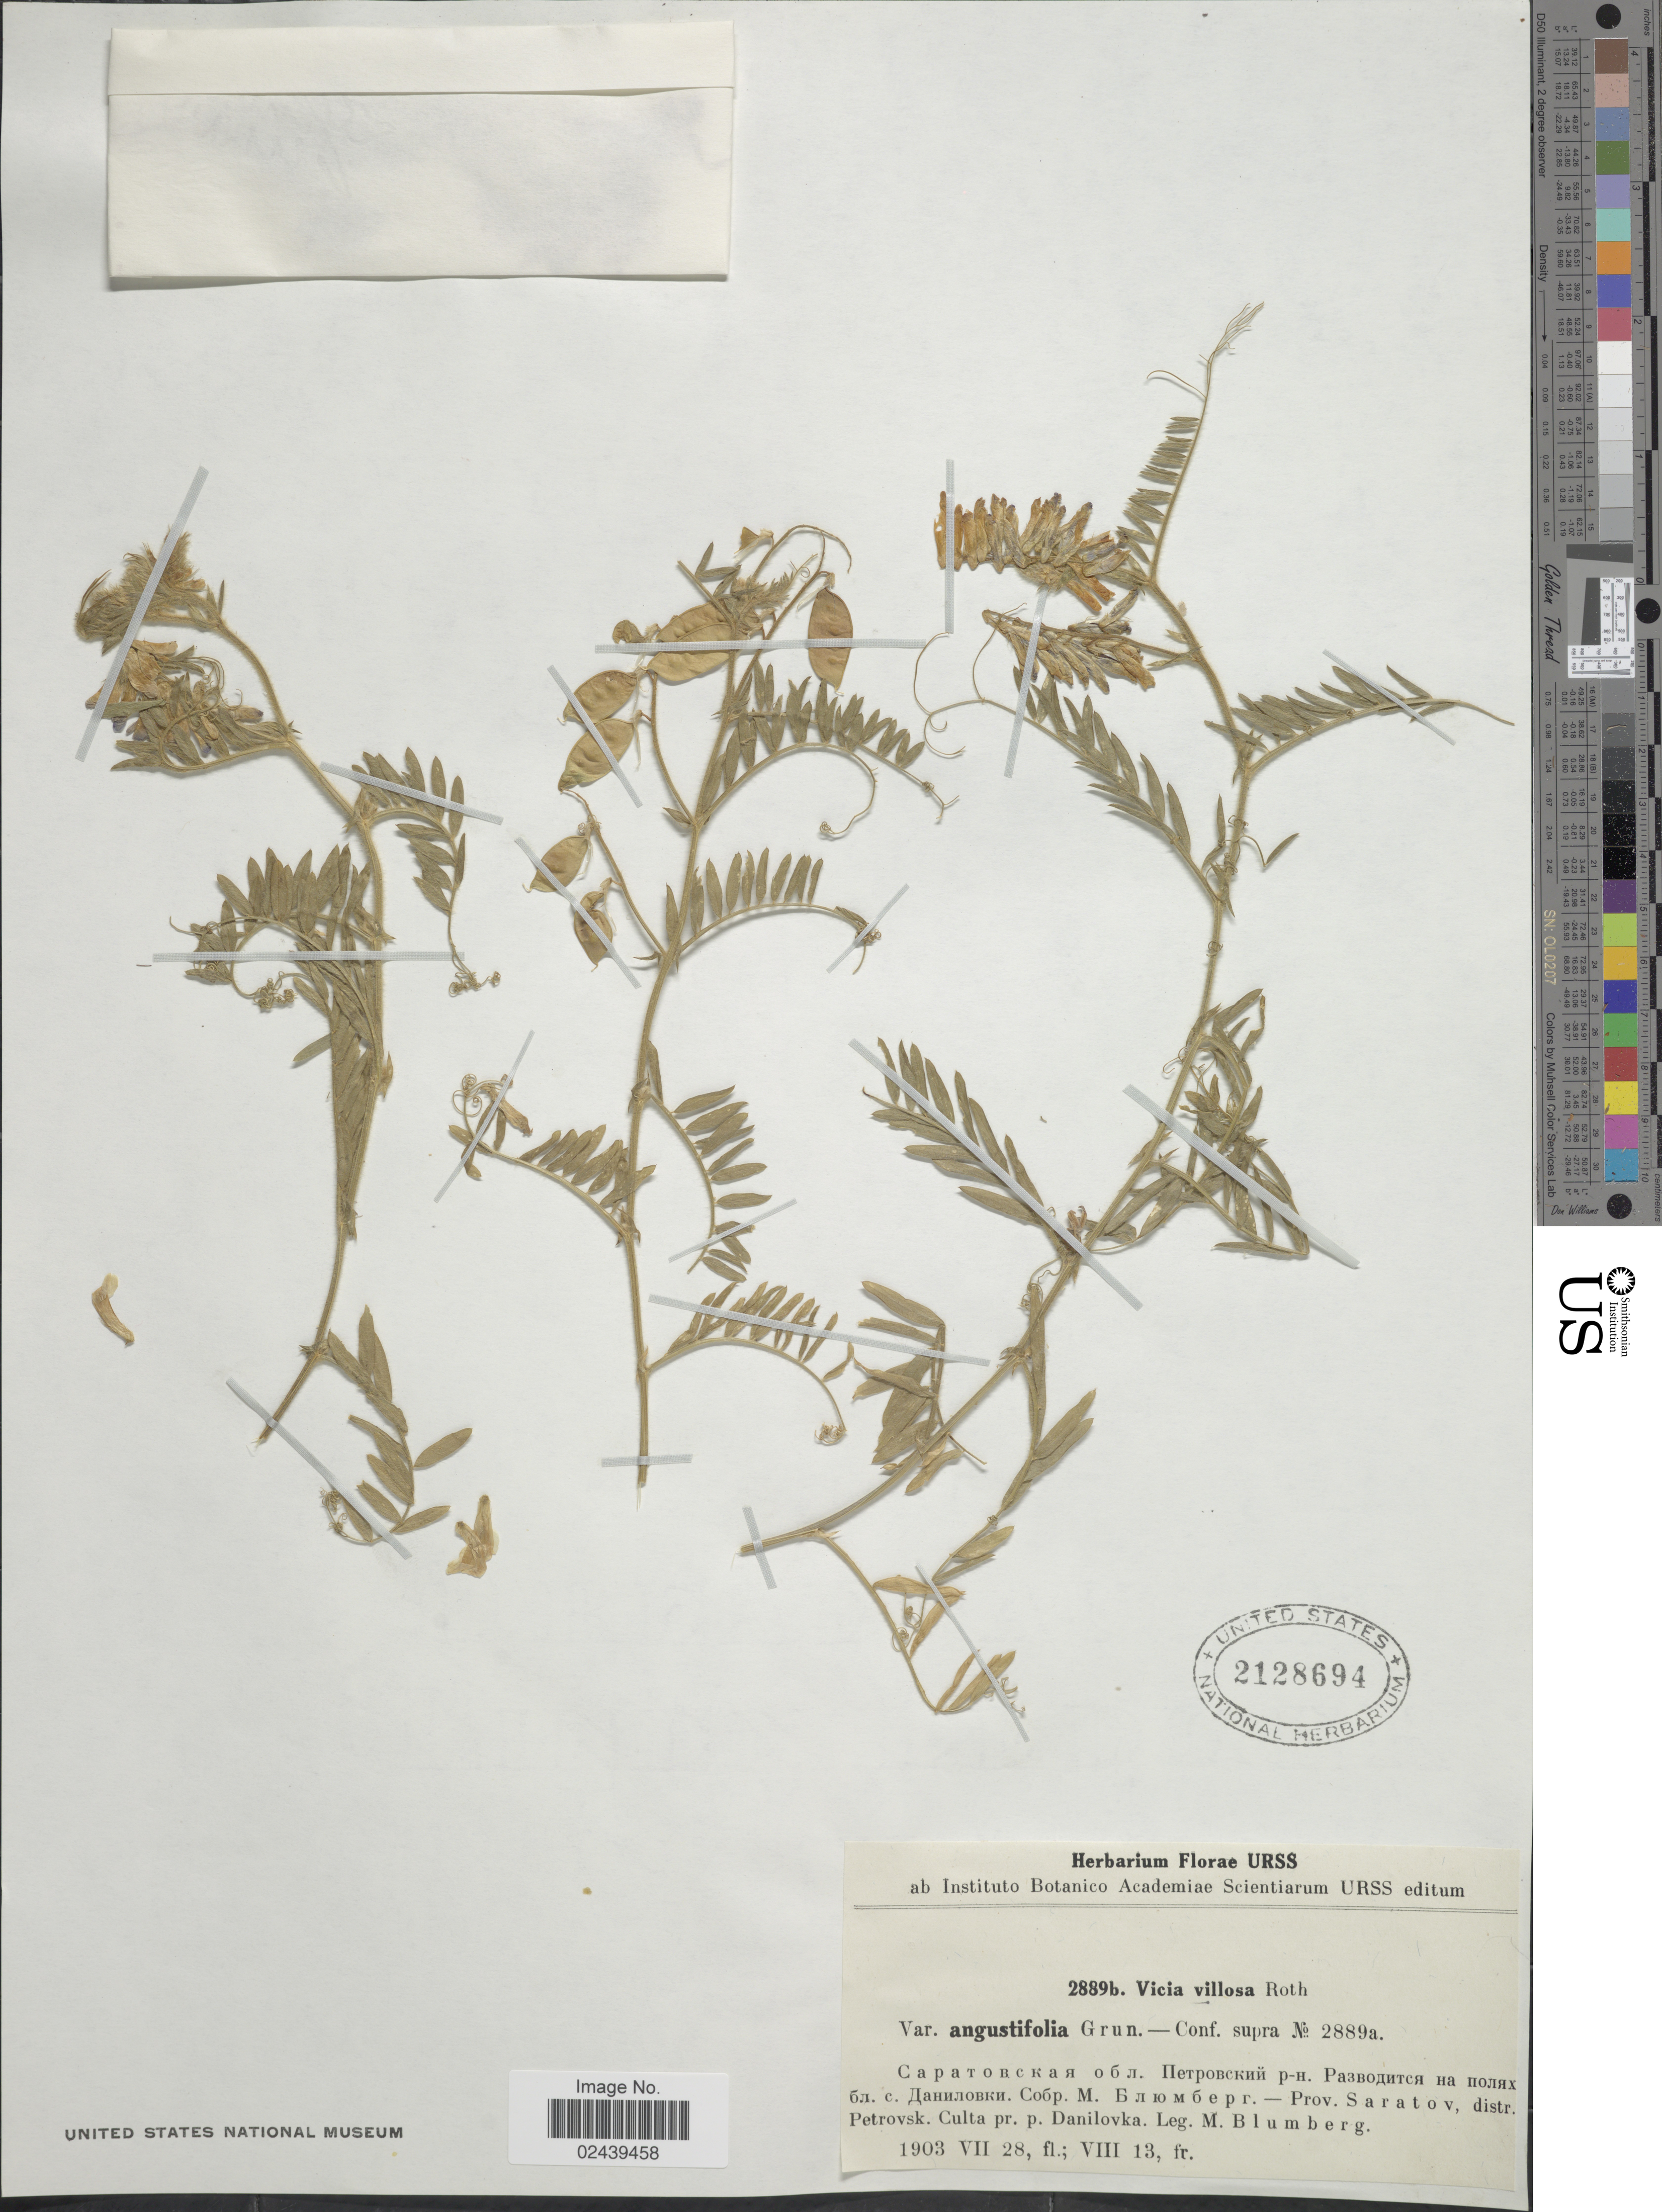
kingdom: Plantae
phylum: Tracheophyta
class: Magnoliopsida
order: Fabales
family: Fabaceae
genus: Vicia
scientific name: Vicia villosa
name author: Roth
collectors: M. Blumberg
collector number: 2889b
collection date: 1903-07-28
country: Russian Federation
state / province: Saratov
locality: Prov. Saratov, distr. Petrovskm Culta pr. p. Danilovka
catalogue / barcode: US 2128694